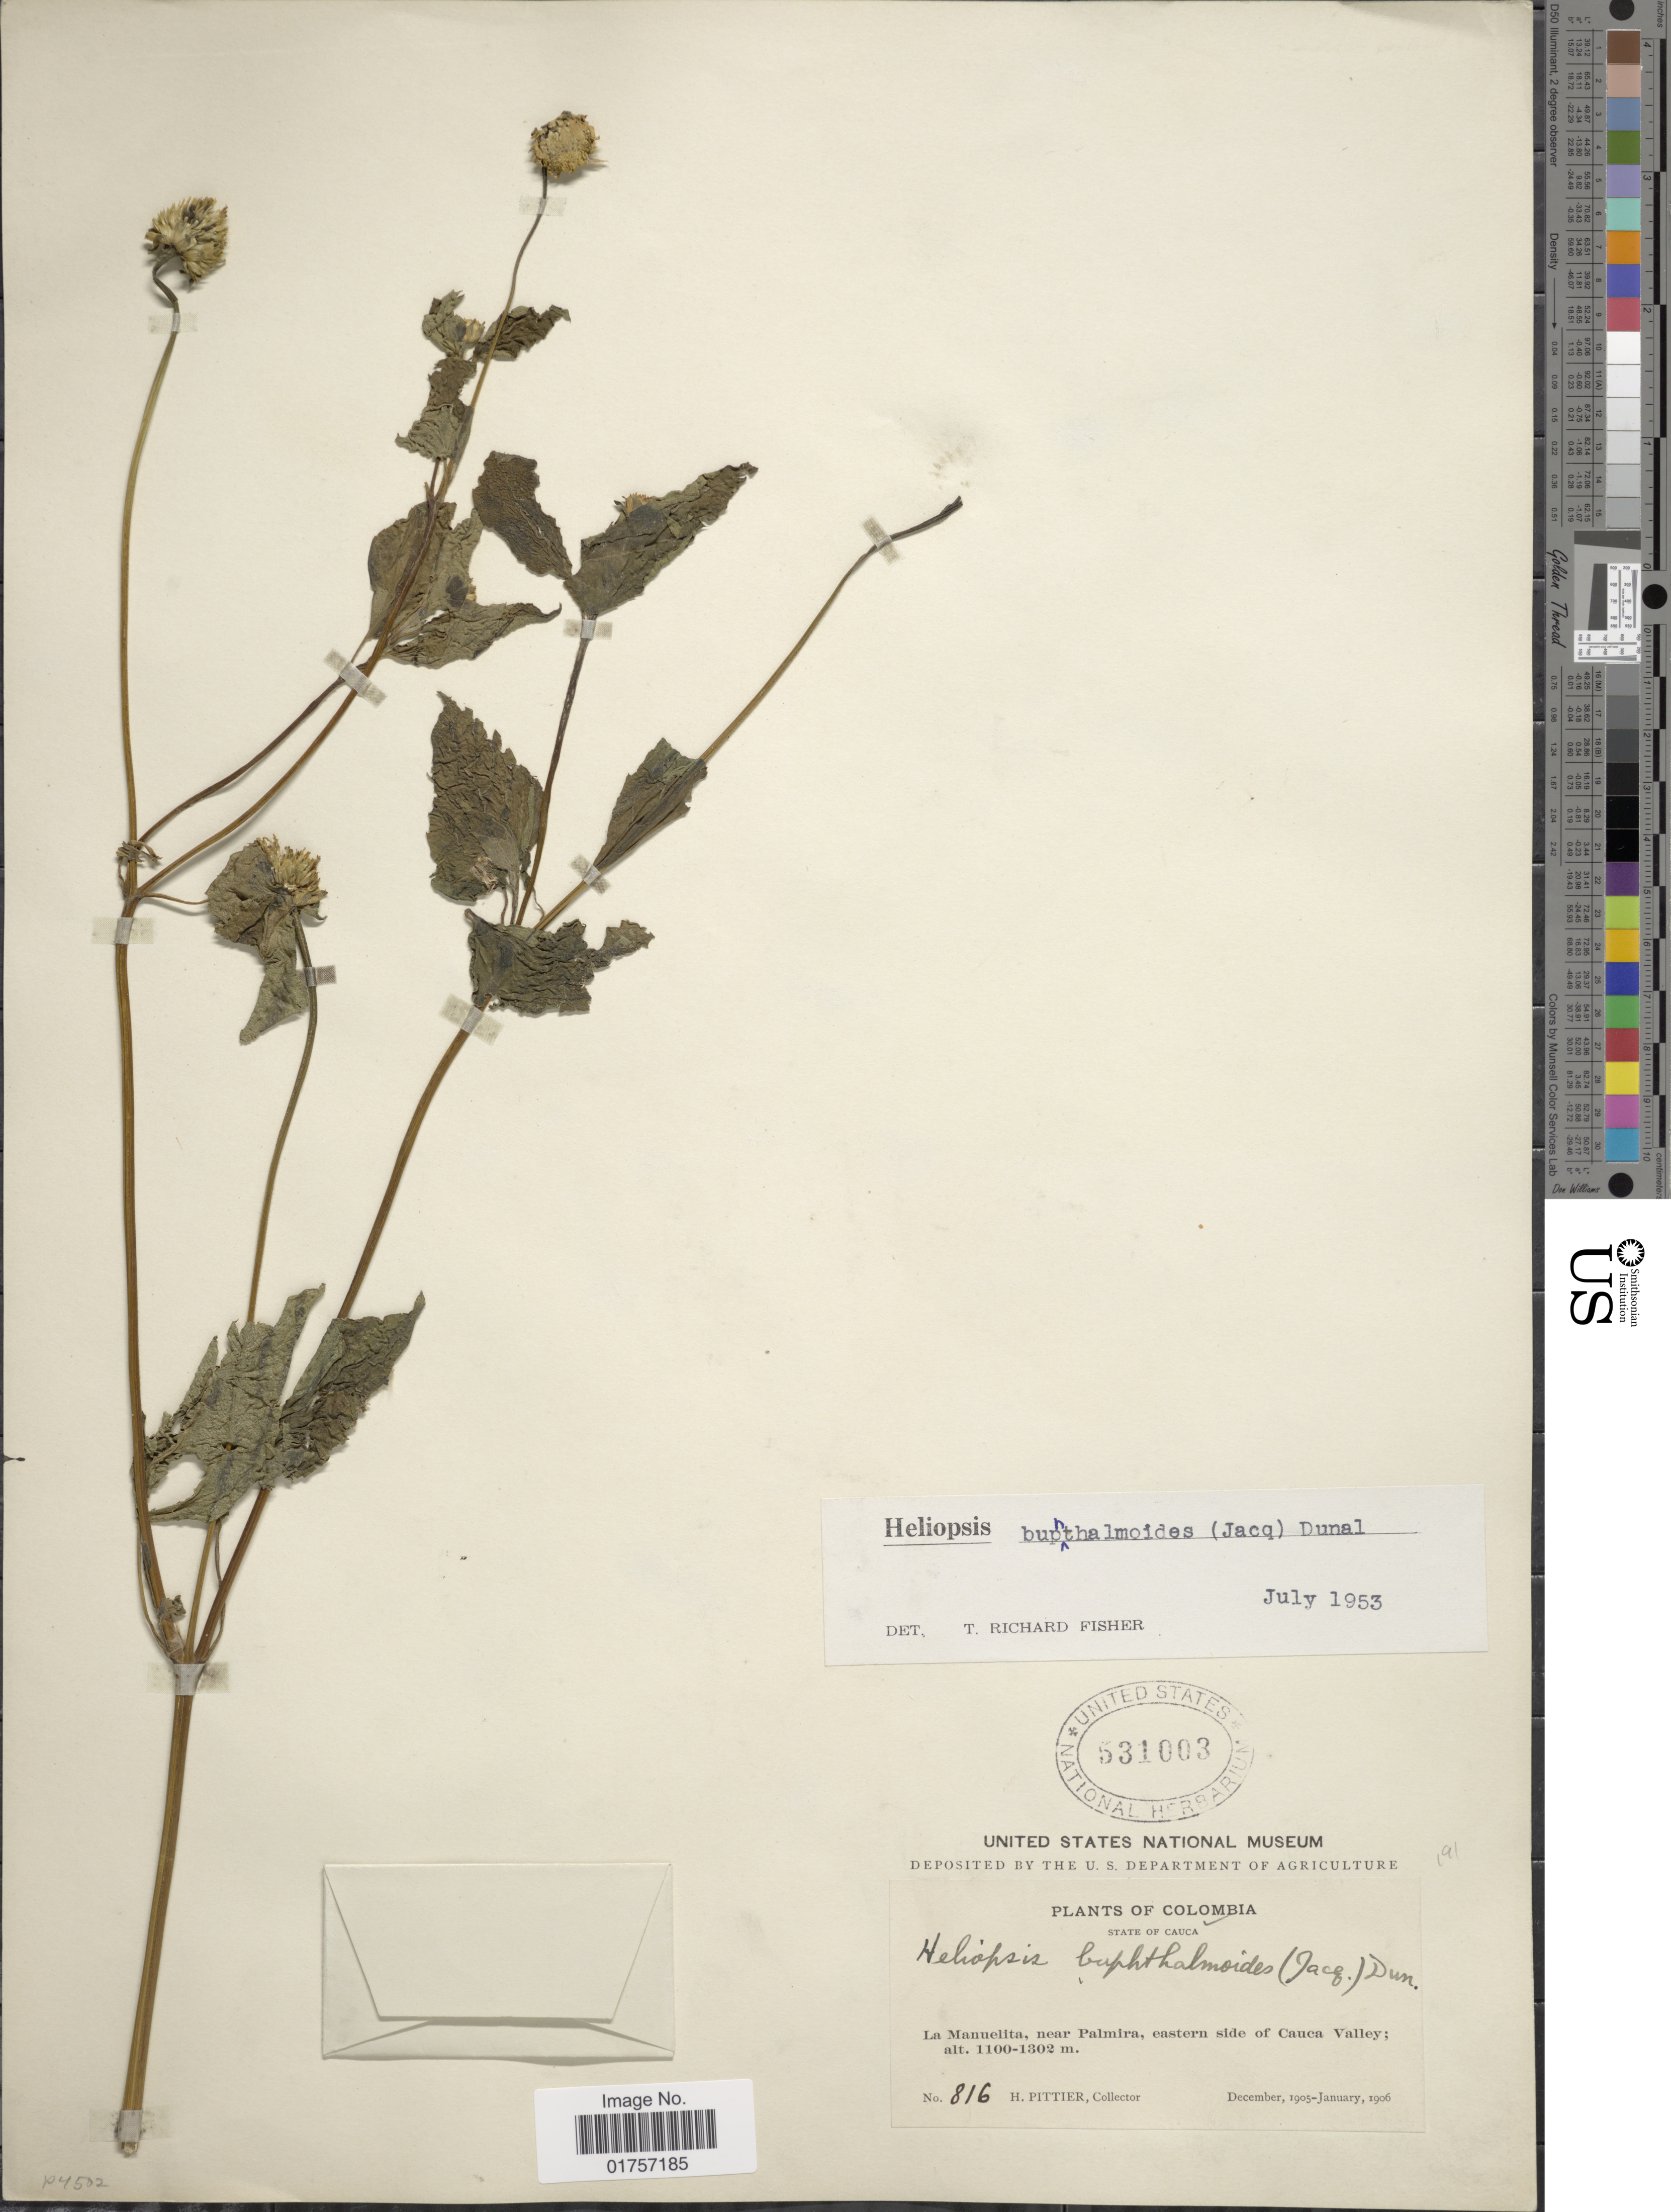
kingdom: Plantae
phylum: Tracheophyta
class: Magnoliopsida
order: Asterales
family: Asteraceae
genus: Heliopsis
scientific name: Heliopsis buphthalmoides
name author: (Jacq.) Dunal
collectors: H. F. Pittier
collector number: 816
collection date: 1905-12/1906-01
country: Colombia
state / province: Cauca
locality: La Manuelita, near Palmira, eastern side of Cauca Valley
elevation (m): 1100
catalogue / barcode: US 531003